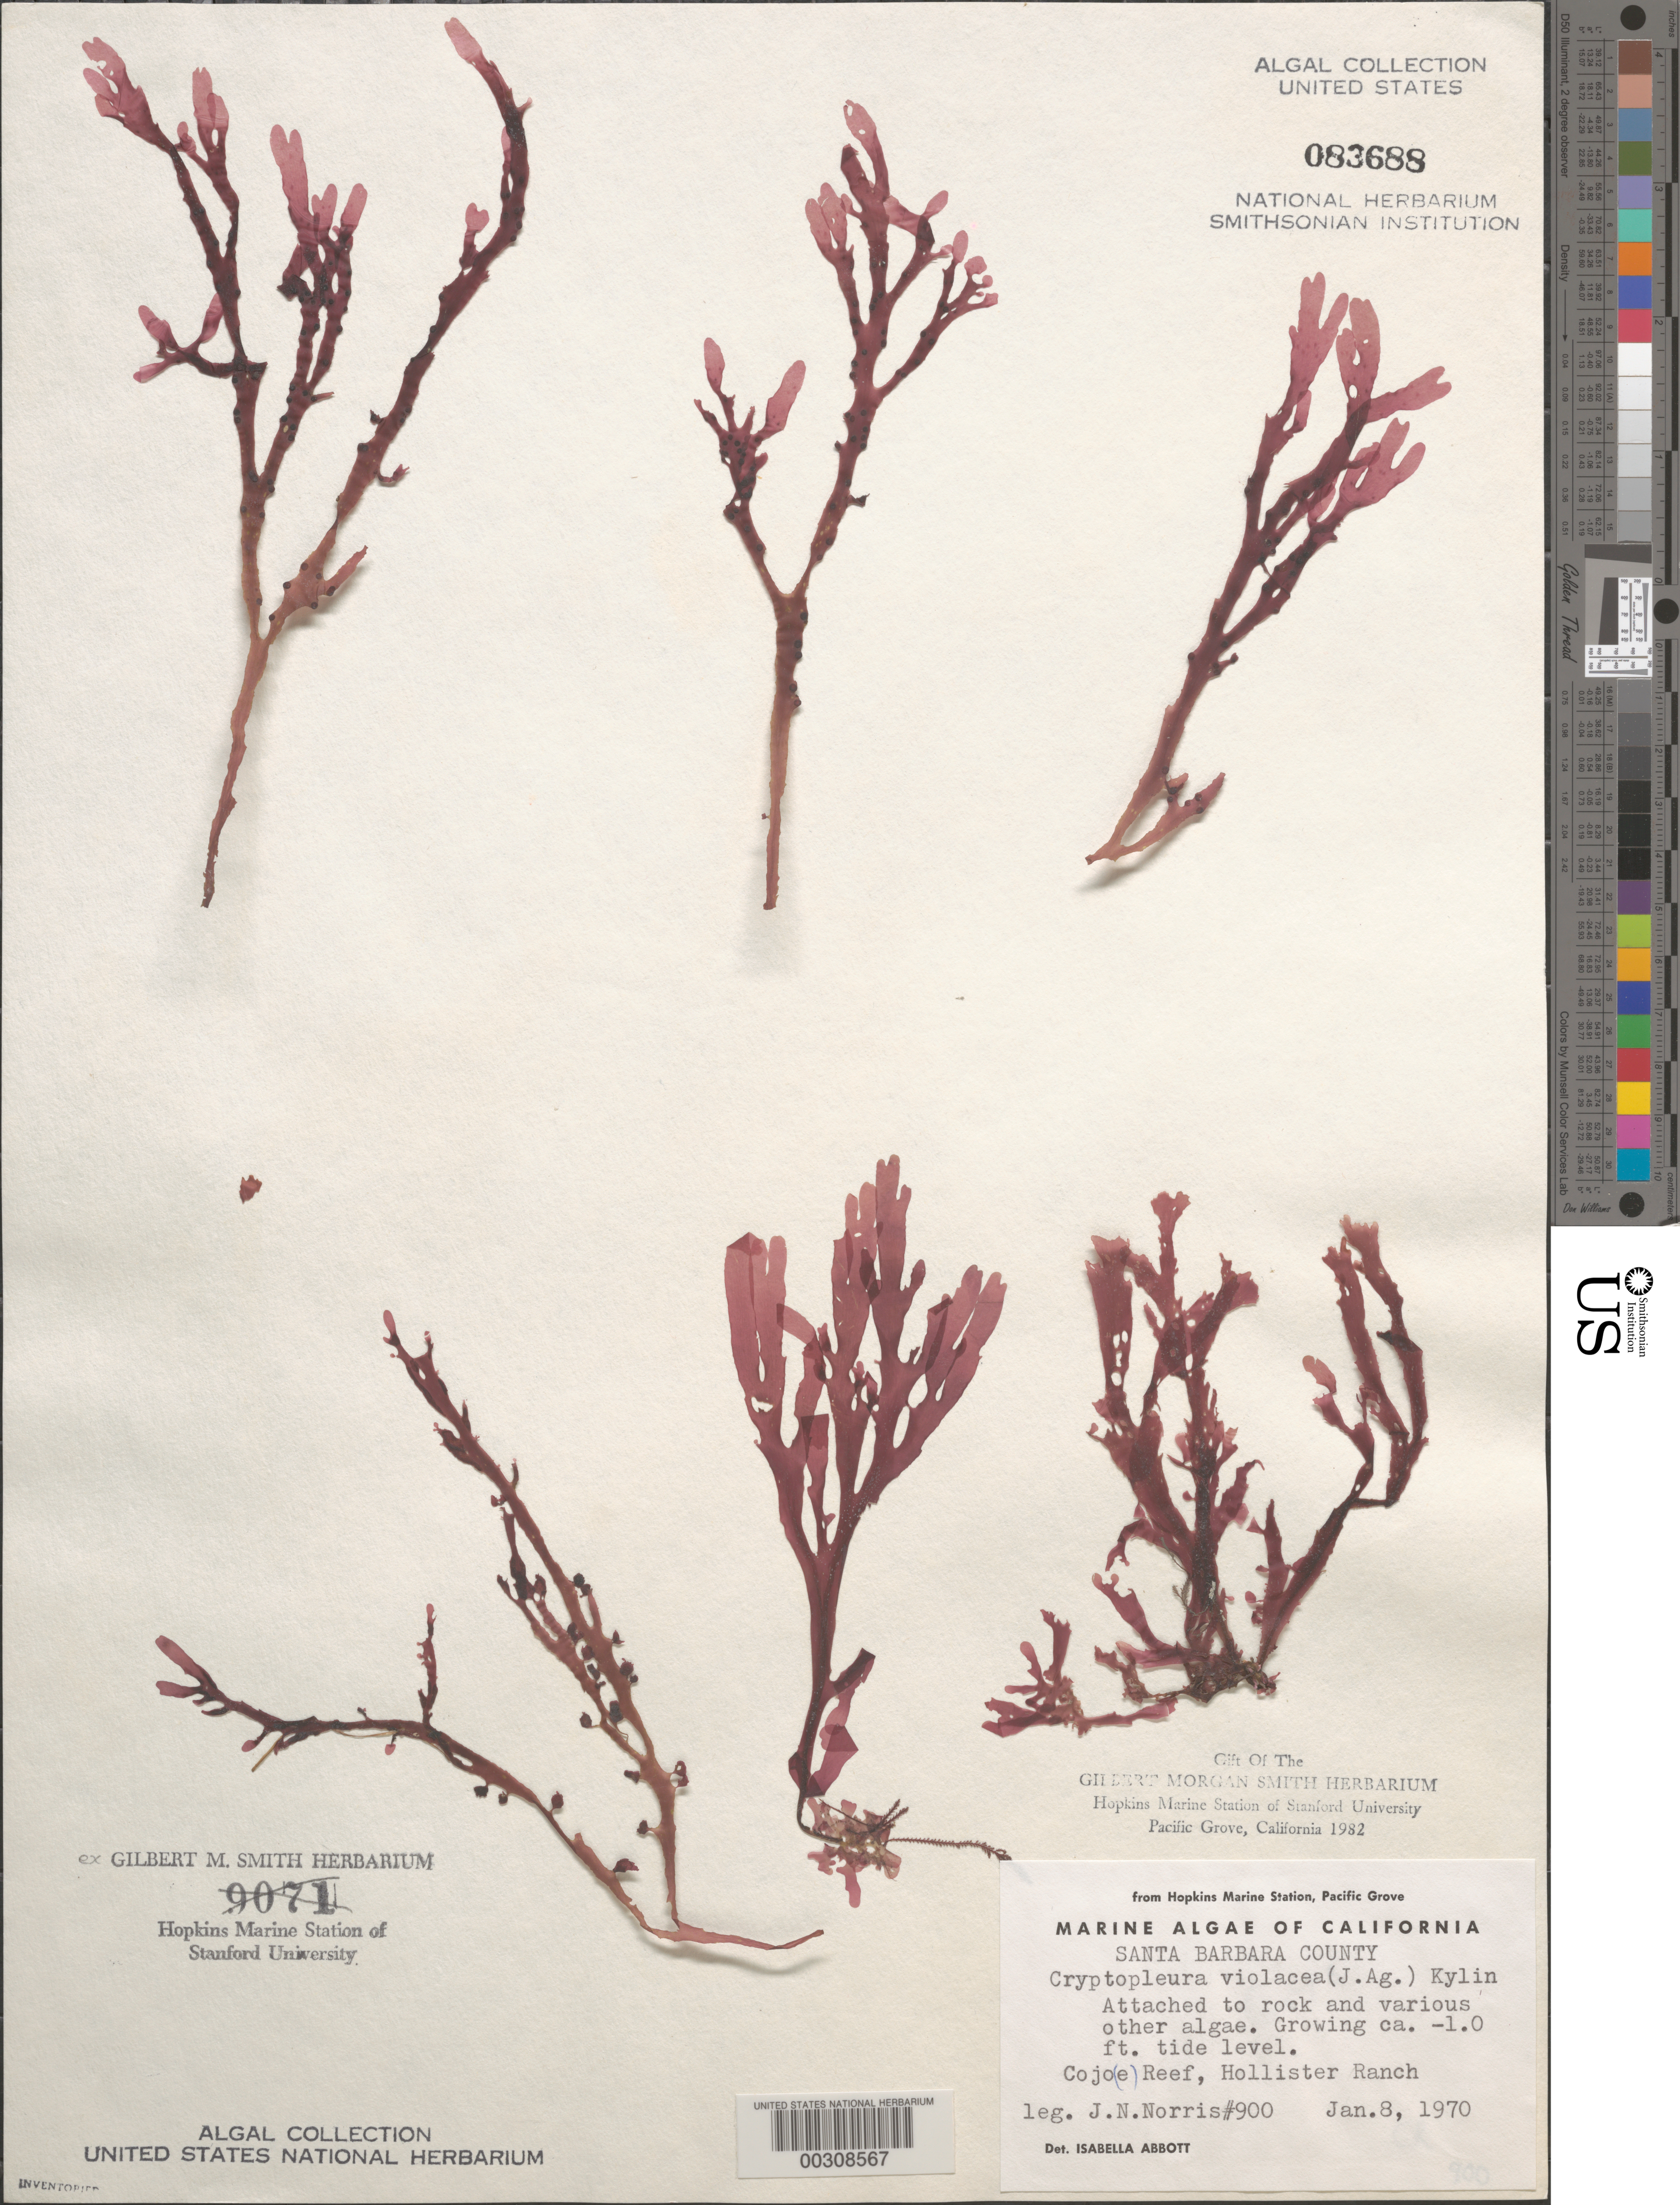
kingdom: Plantae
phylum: Rhodophyta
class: Florideophyceae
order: Ceramiales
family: Delesseriaceae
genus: Cryptopleura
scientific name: Cryptopleura violacea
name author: (J. Ag.) Kylin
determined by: Abbott, Isabella A.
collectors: J. N. Norris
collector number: JN-900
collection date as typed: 08 Jan 1970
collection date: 1970-01-08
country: United States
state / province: California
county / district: Santa Barbara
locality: Cojo Reef, Hollister Ranch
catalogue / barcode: US 83688